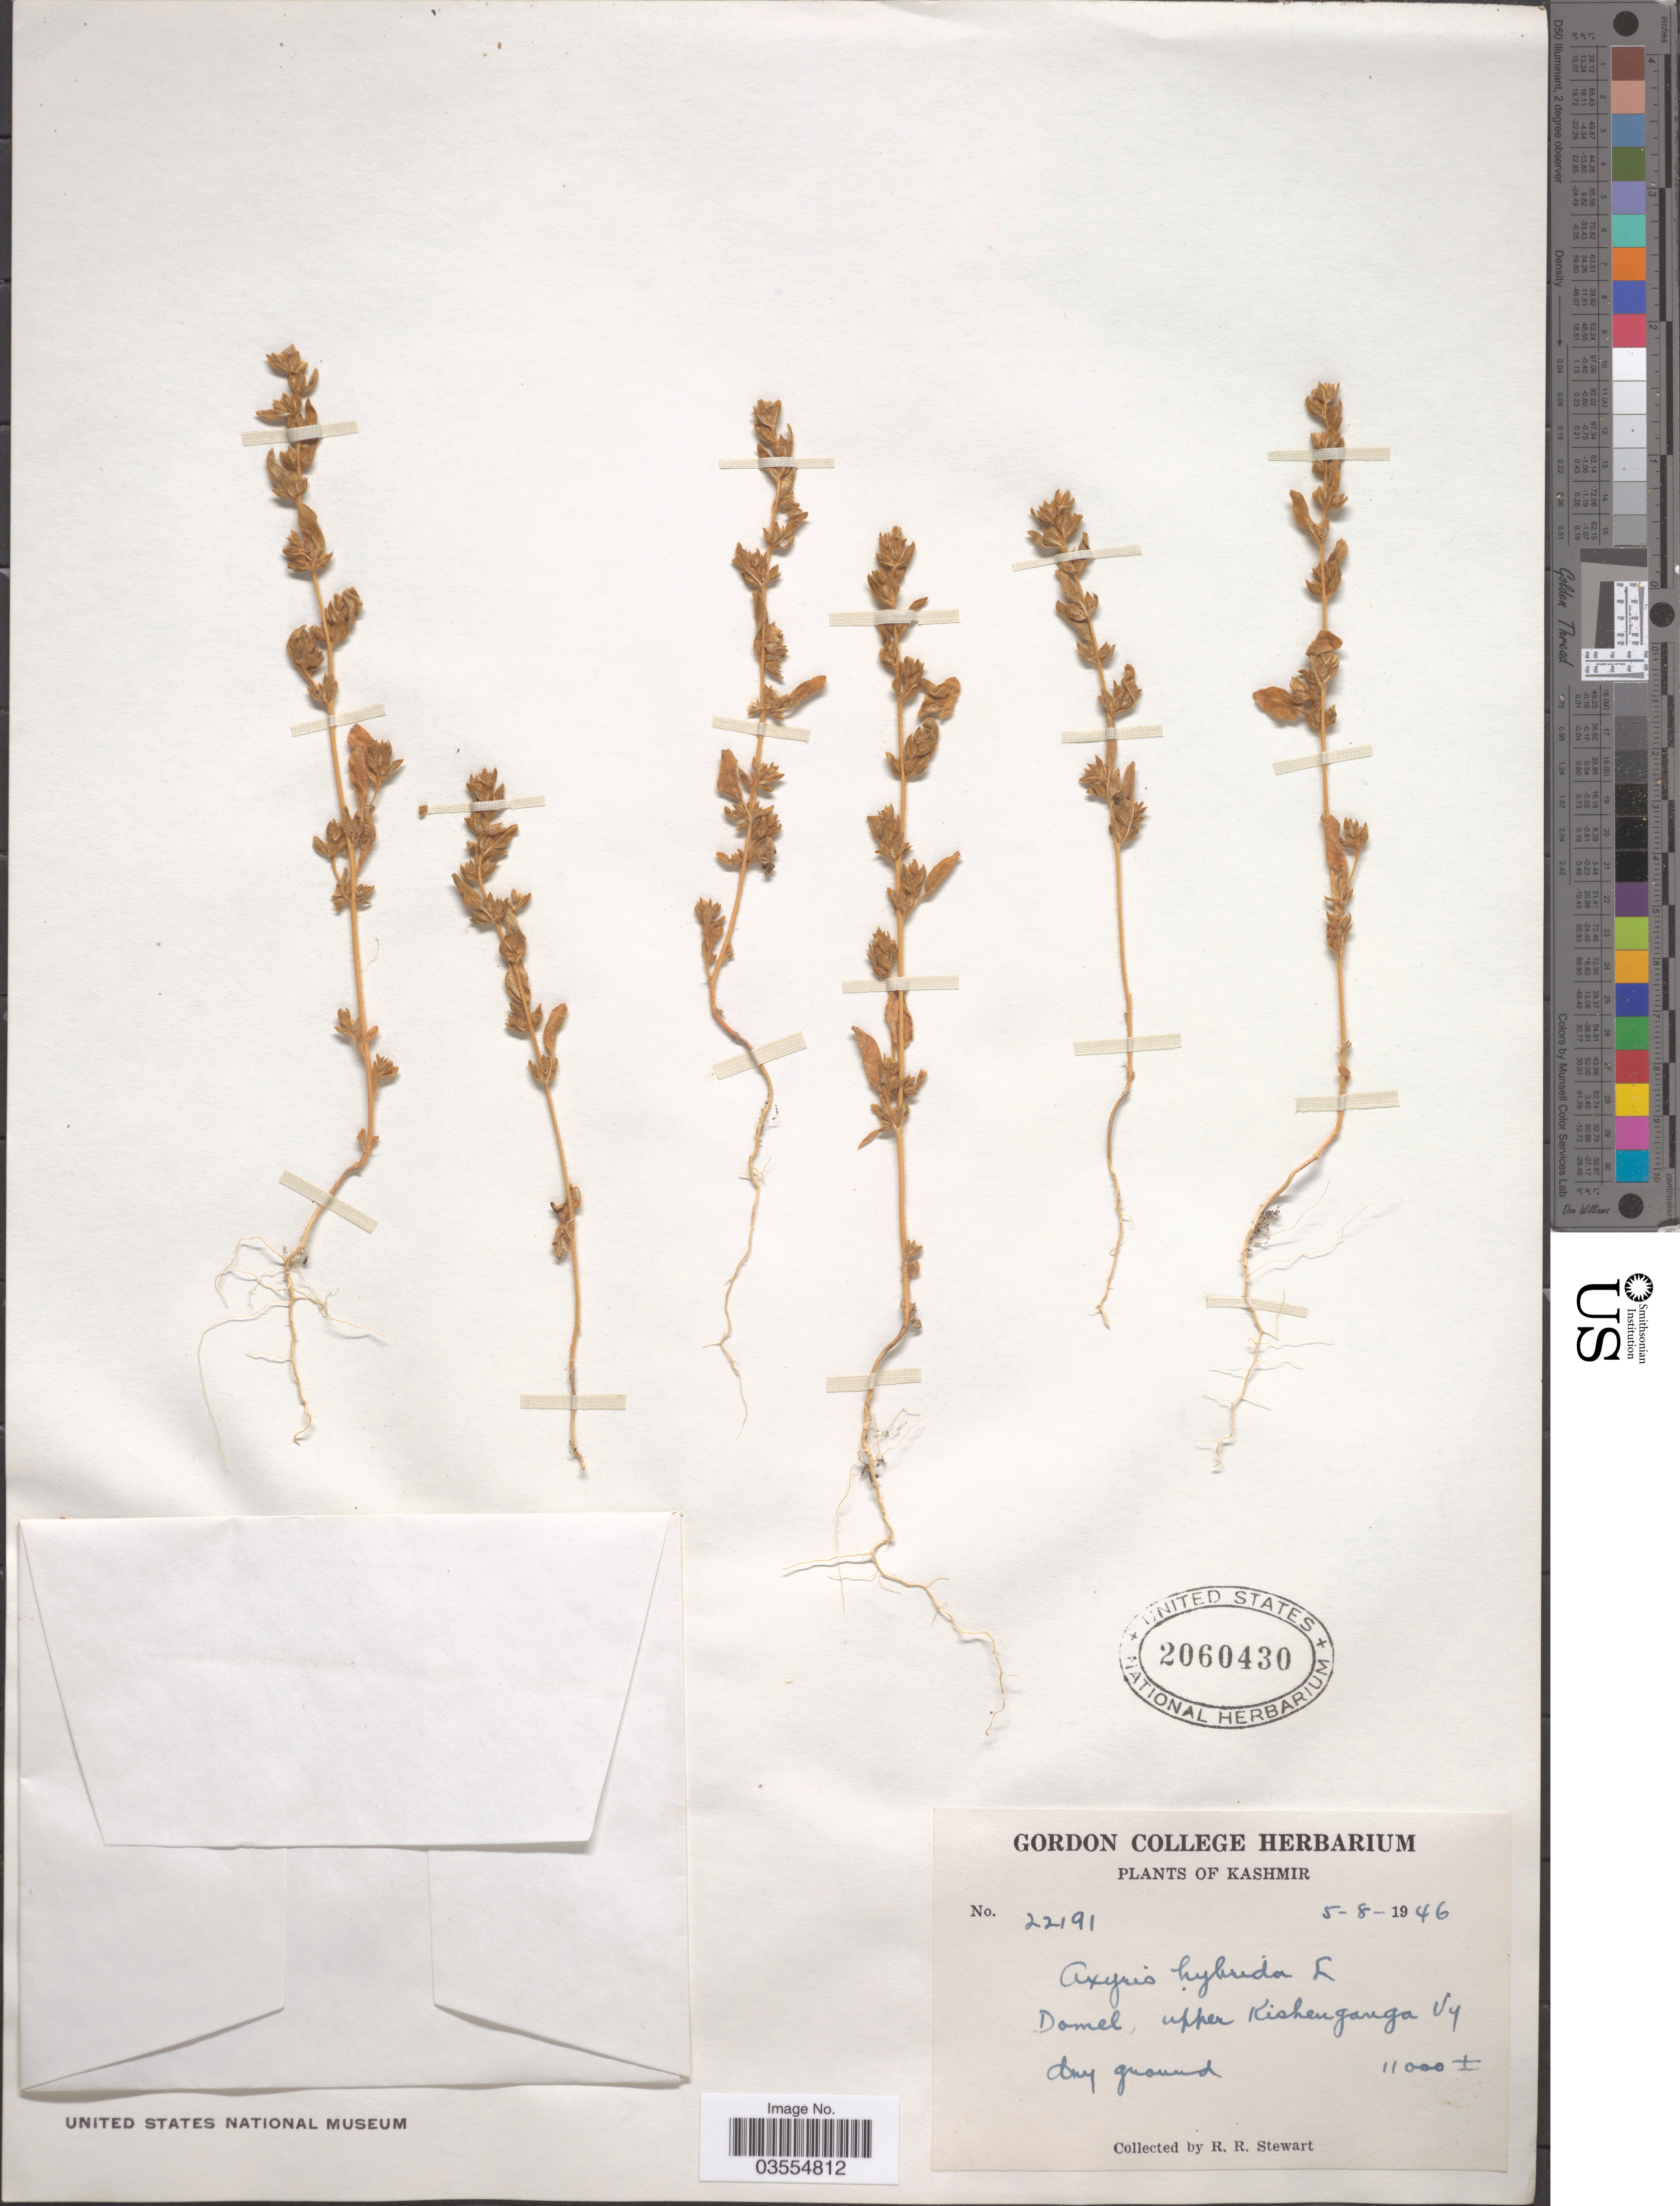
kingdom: Plantae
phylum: Tracheophyta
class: Magnoliopsida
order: Caryophyllales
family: Amaranthaceae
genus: Axyris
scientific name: Axyris hybrida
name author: L.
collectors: R. Stewart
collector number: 22191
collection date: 1946-08-05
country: India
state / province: Jammu and Kashmir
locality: Kashmir, Domel, Upper Kishenganga Vy.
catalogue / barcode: US 2060430